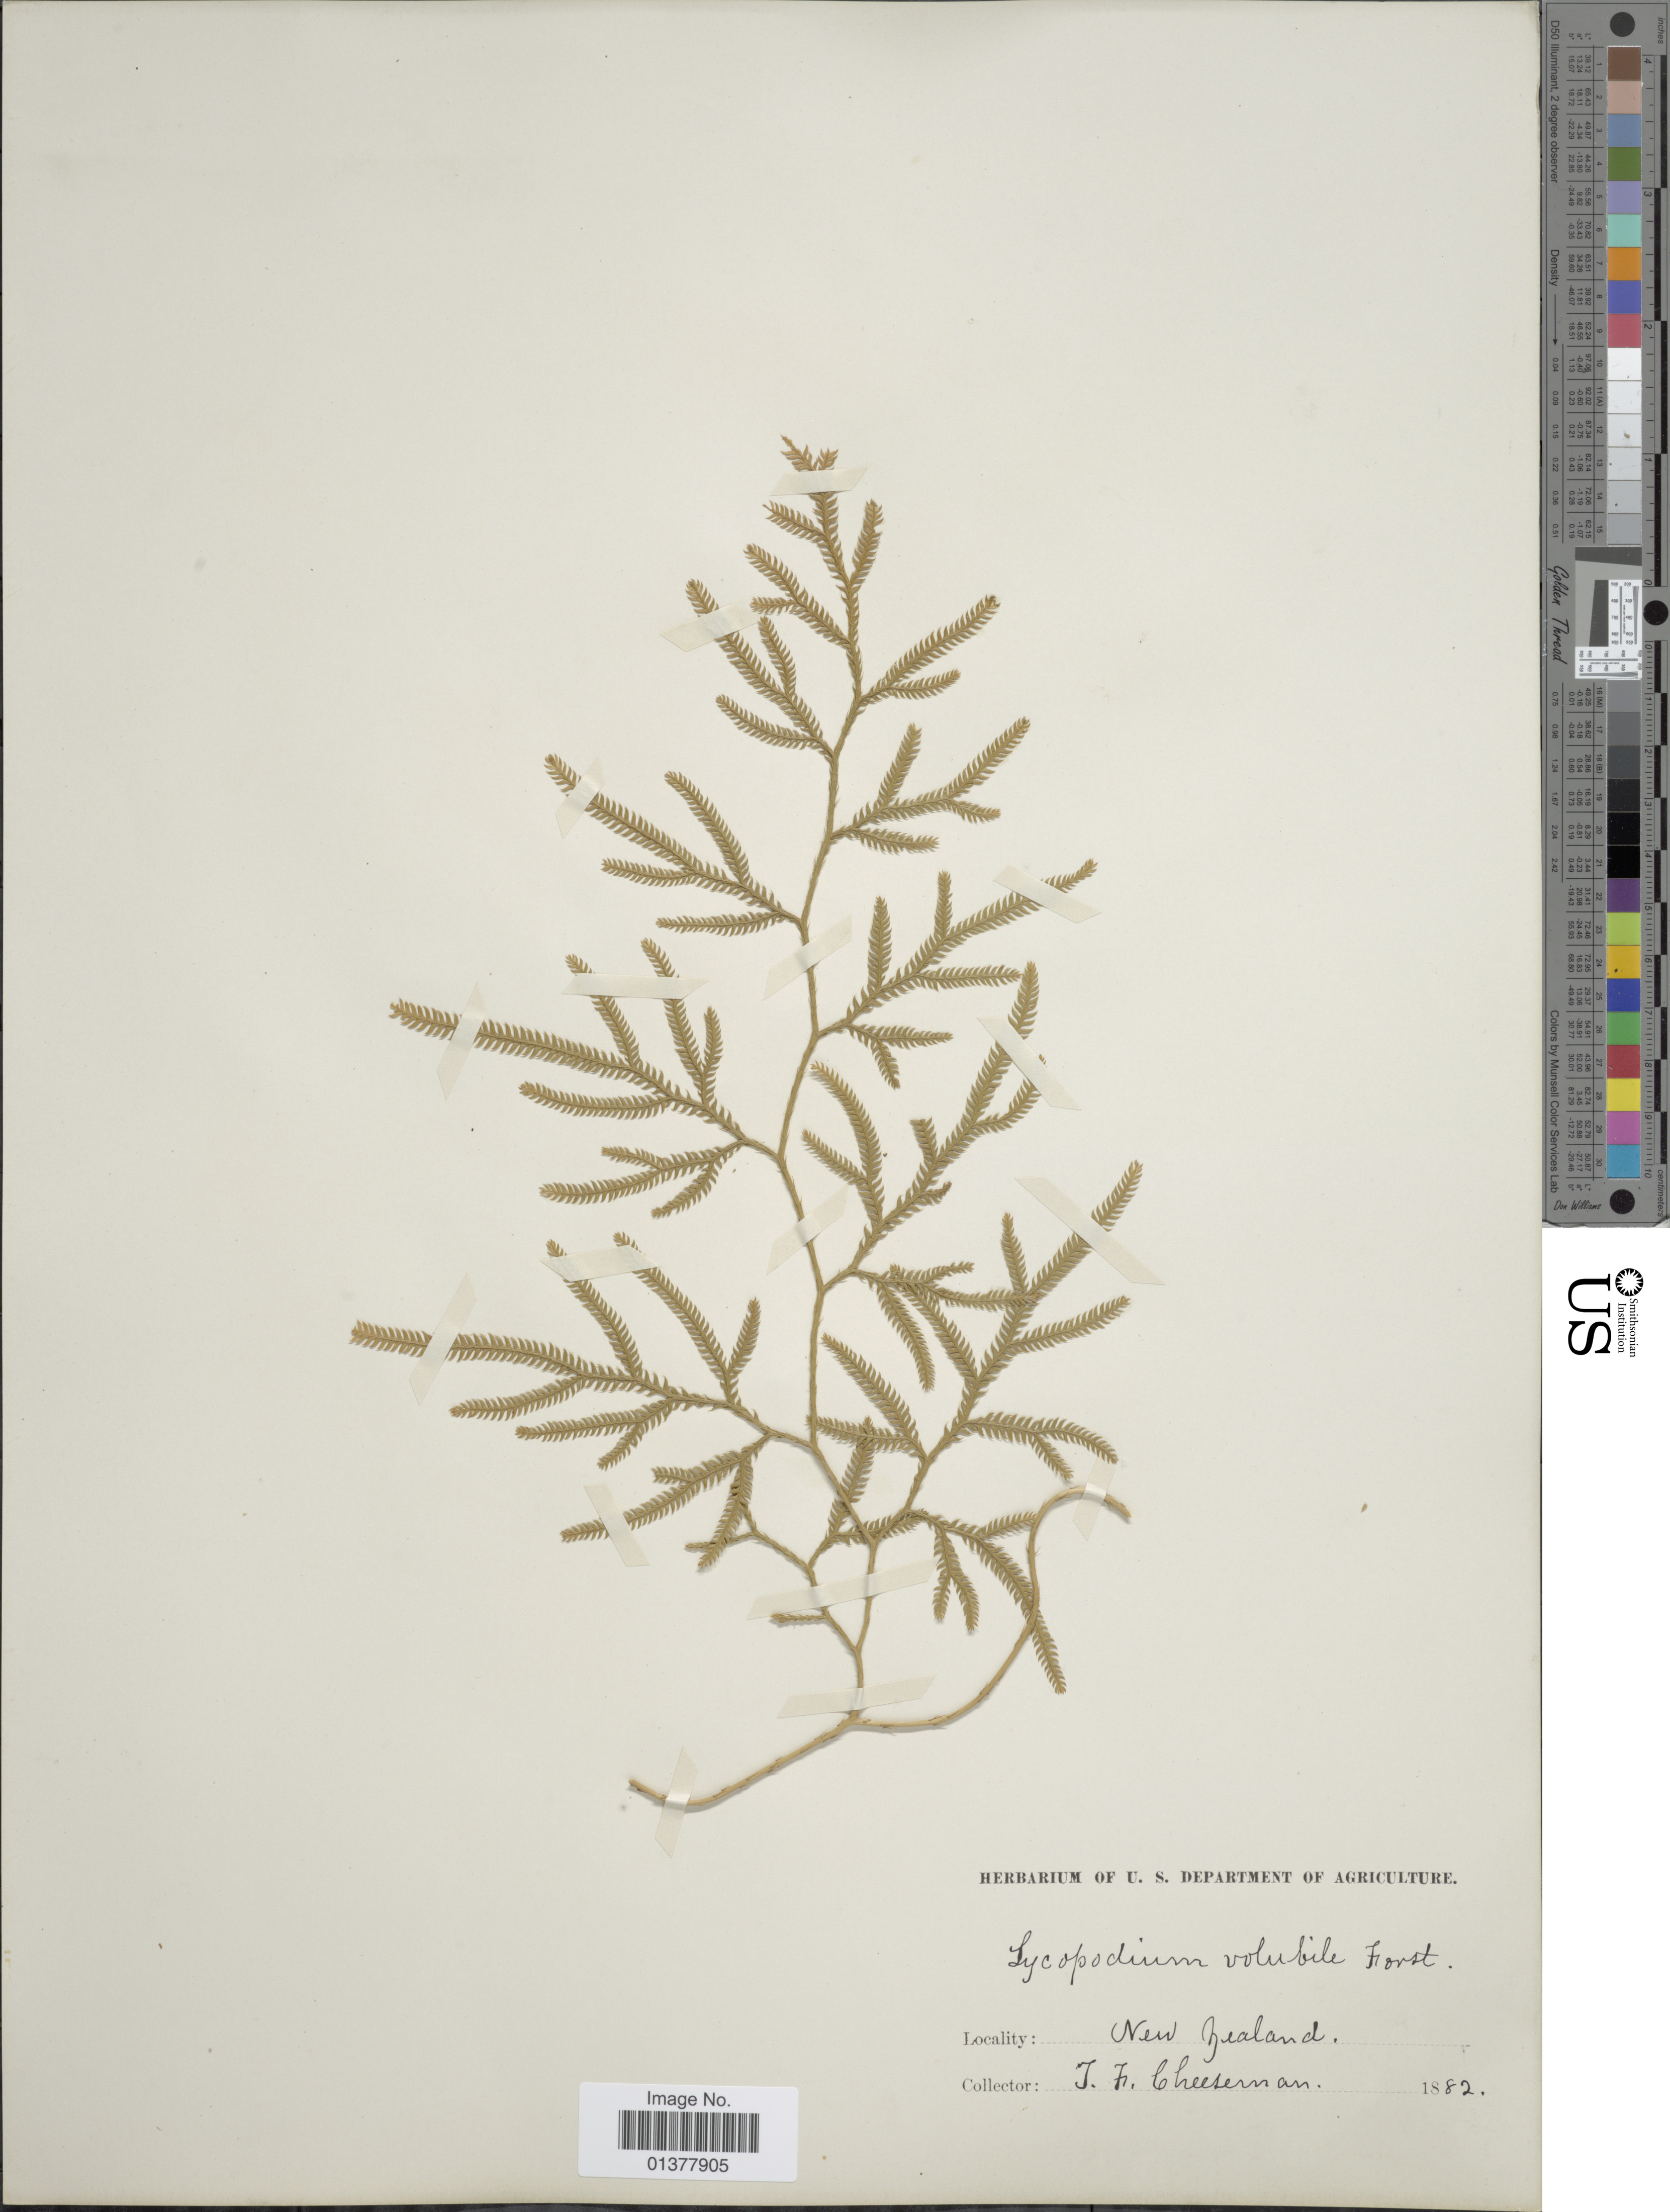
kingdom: Plantae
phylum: Tracheophyta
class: Lycopodiopsida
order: Lycopodiales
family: Lycopodiaceae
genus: Pseudodiphasium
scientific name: Pseudodiphasium volubile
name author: (G. Forst.) Holub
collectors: T. F. Cheeseman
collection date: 1882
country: New Zealand